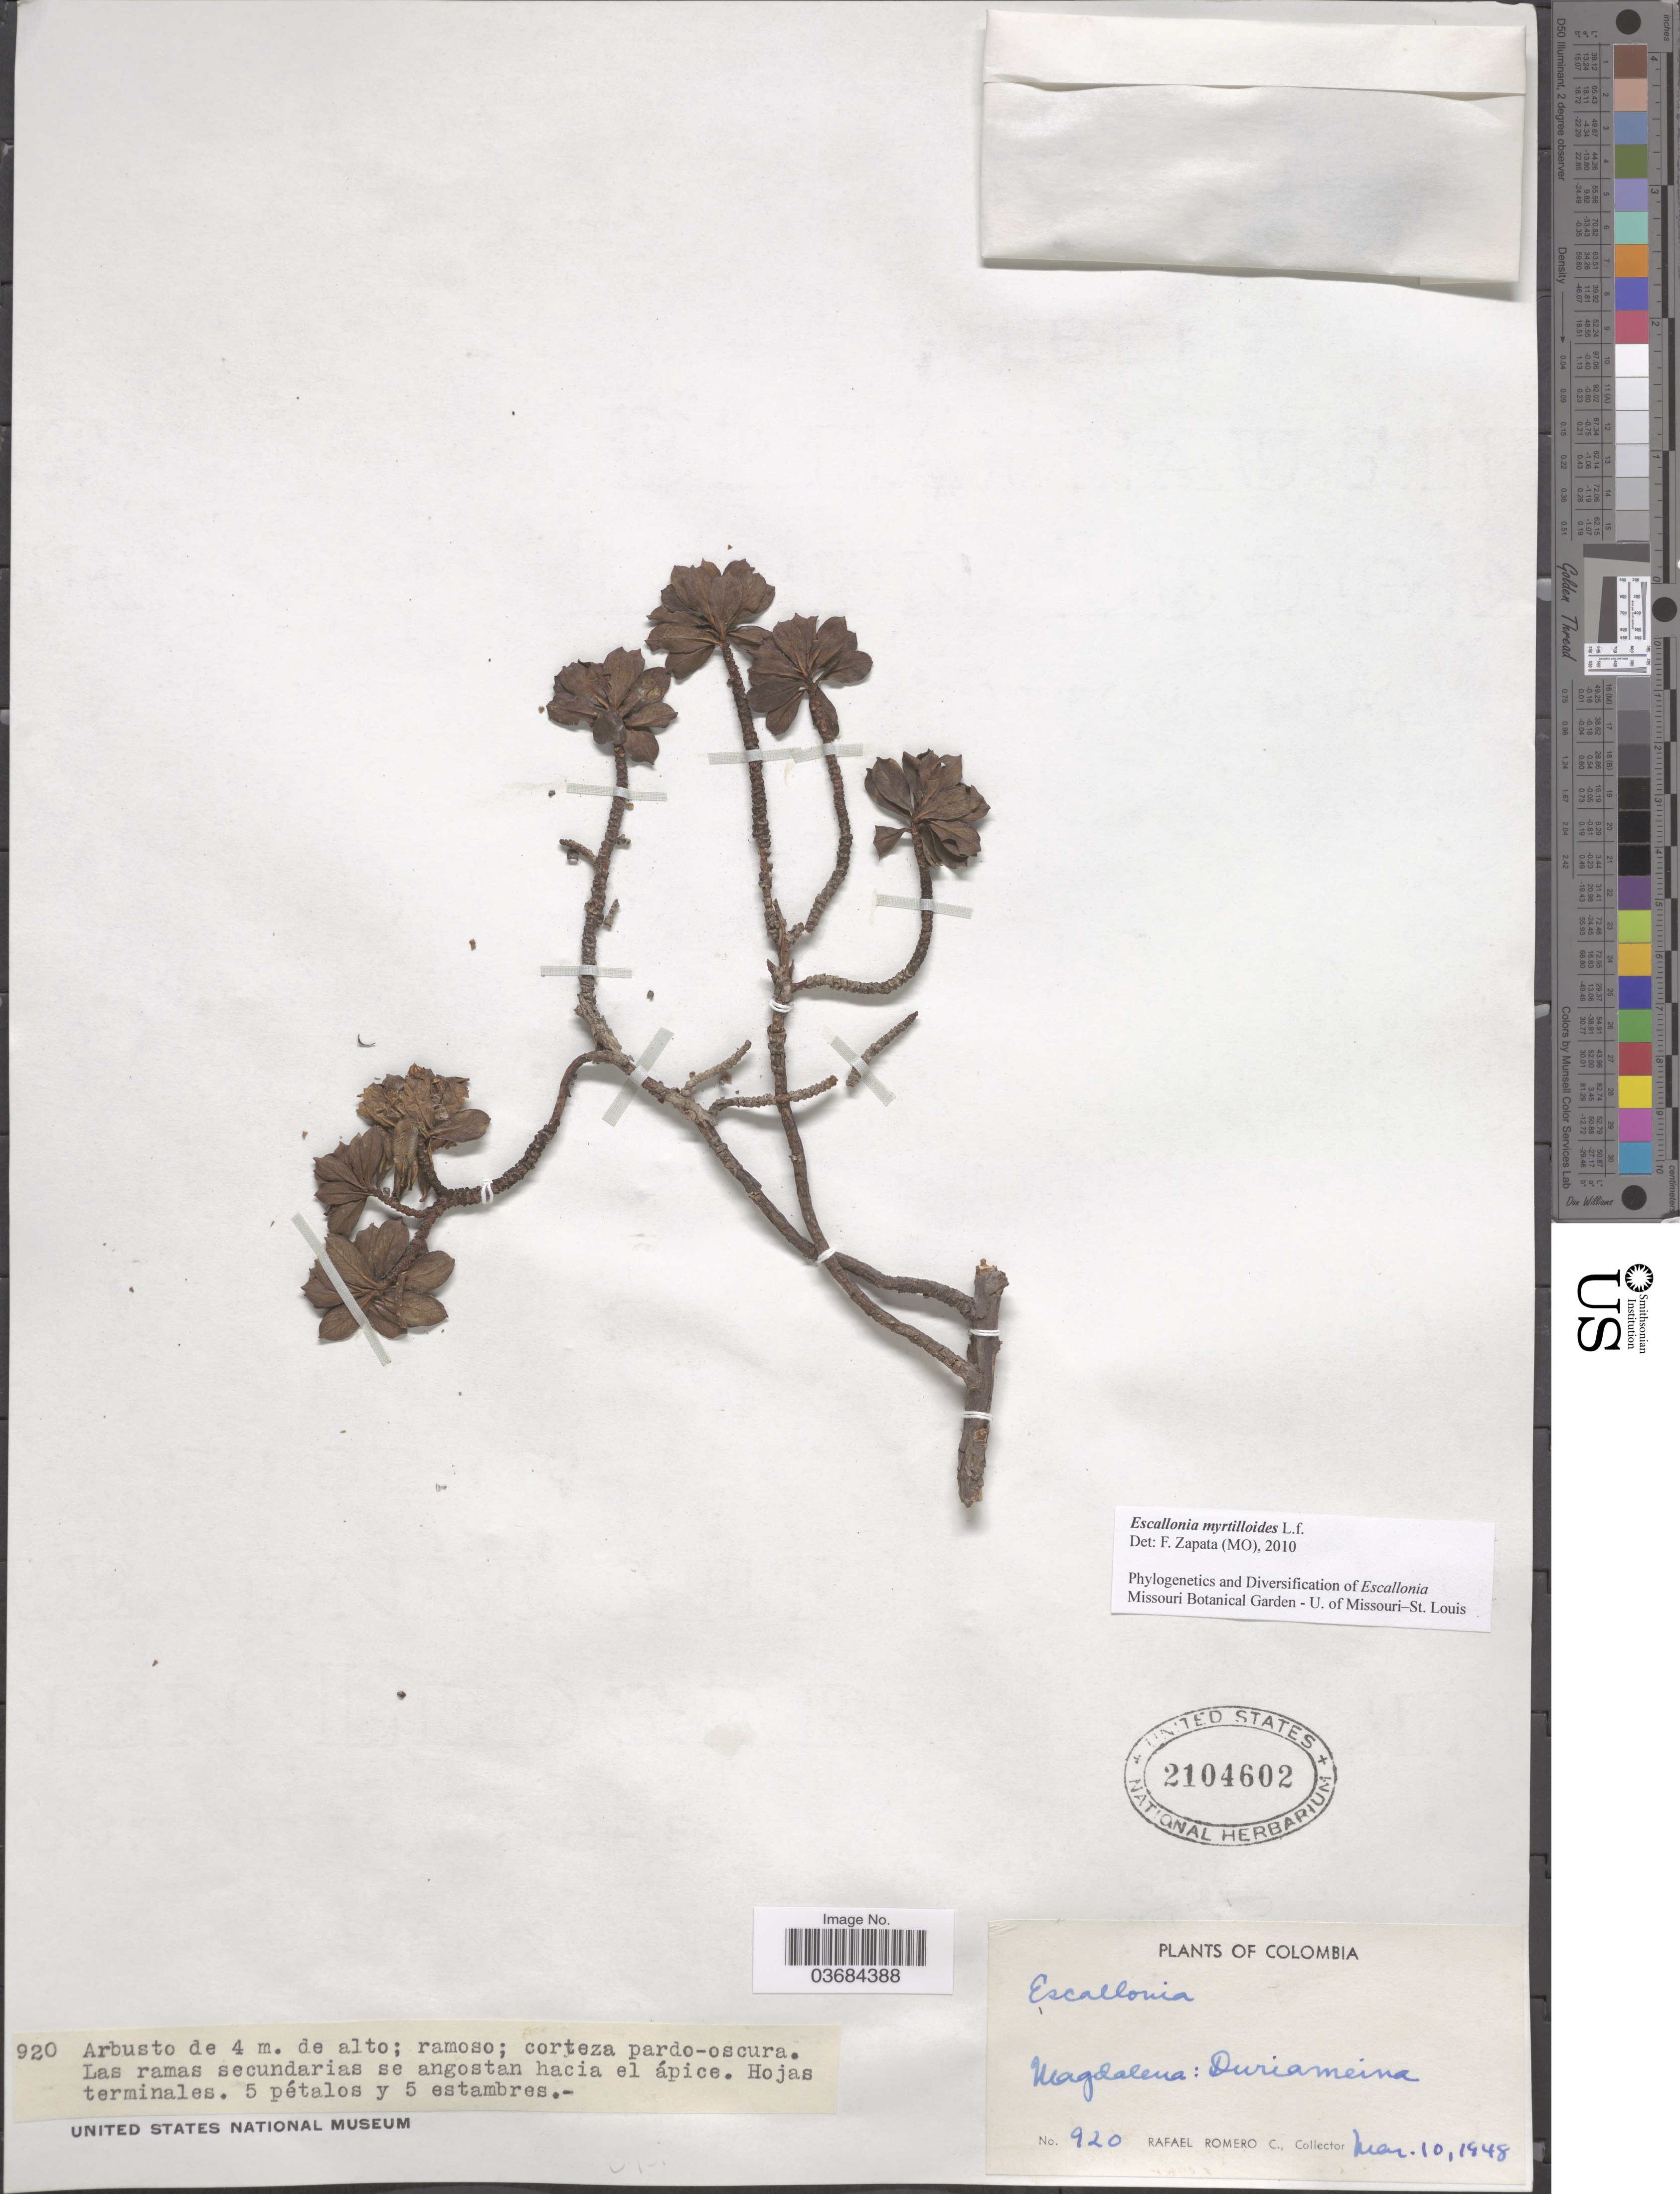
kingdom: Plantae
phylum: Tracheophyta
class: Magnoliopsida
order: Escalloniales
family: Escalloniaceae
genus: Escallonia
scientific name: Escallonia myrtilloides var. myrtilloides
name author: L. f.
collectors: R. Romero Castañeda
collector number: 920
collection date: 1948-03-10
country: Colombia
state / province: Magdalena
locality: Duriameina.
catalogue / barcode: US 2104602